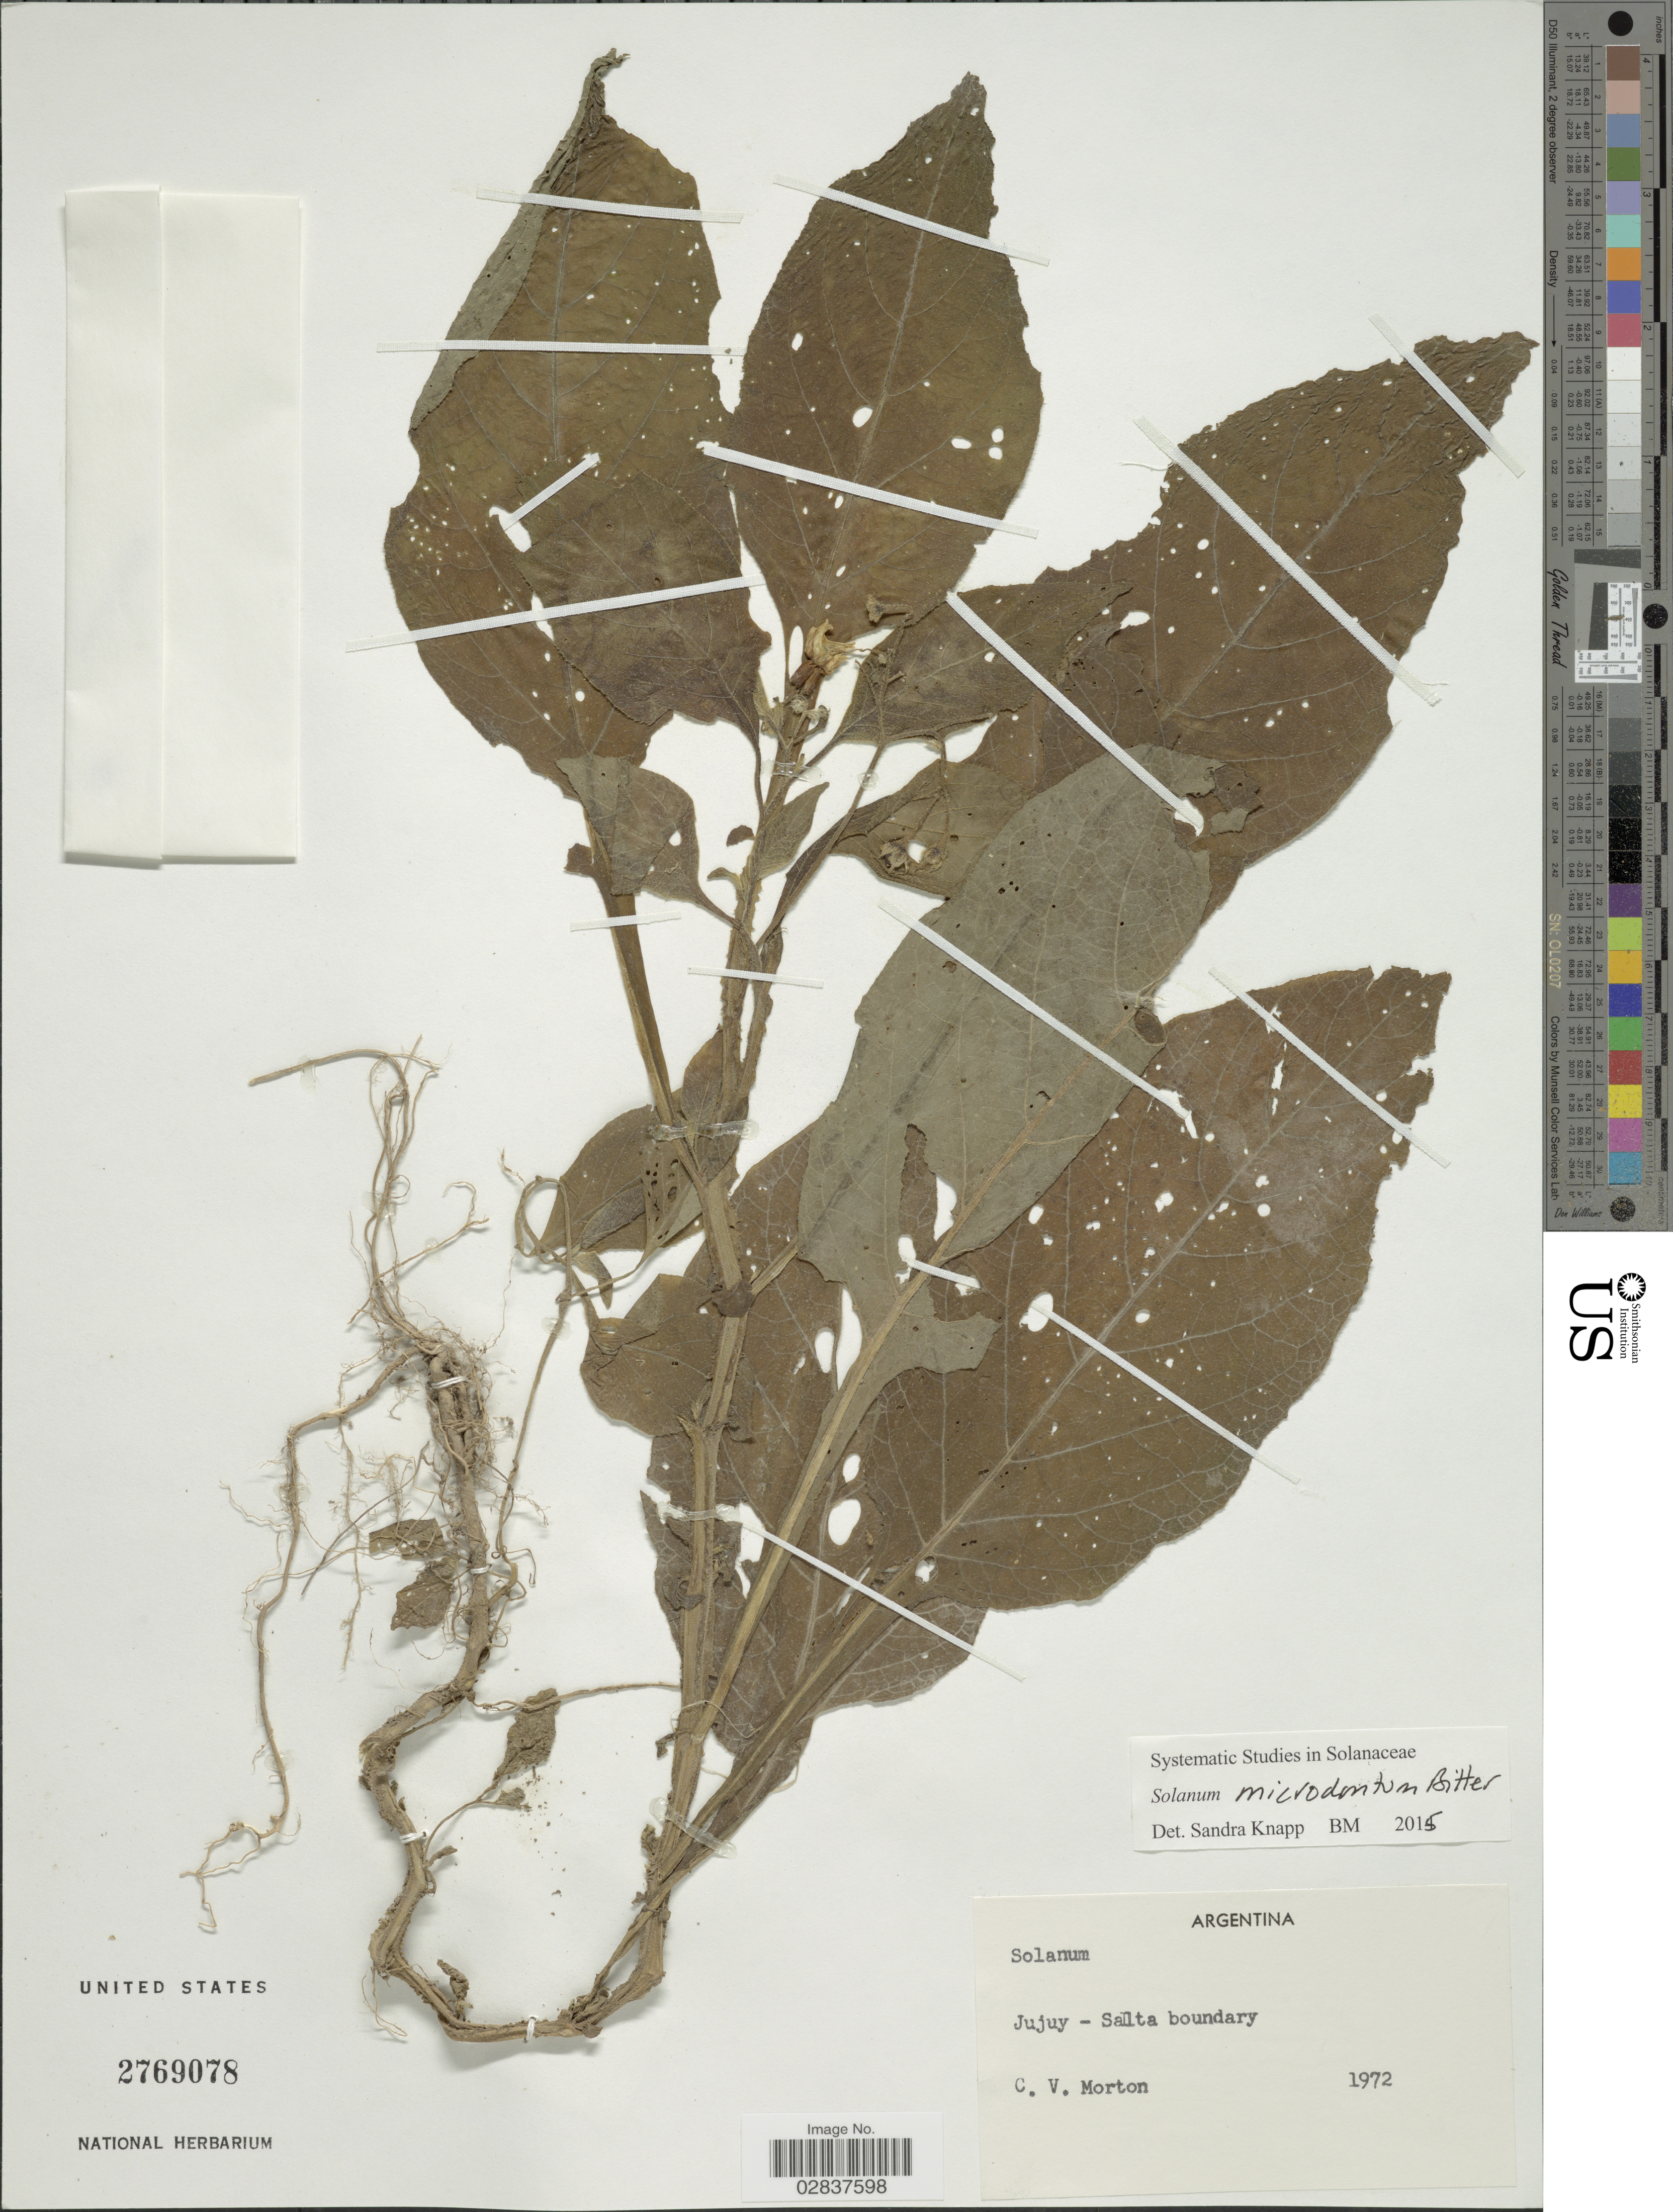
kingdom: Plantae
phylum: Tracheophyta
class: Magnoliopsida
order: Solanales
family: Solanaceae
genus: Solanum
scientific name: Solanum microdontum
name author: Bitter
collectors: C. V. Morton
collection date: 1972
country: Argentina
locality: Jujuy - Salta boundary.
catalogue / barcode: US 2769078